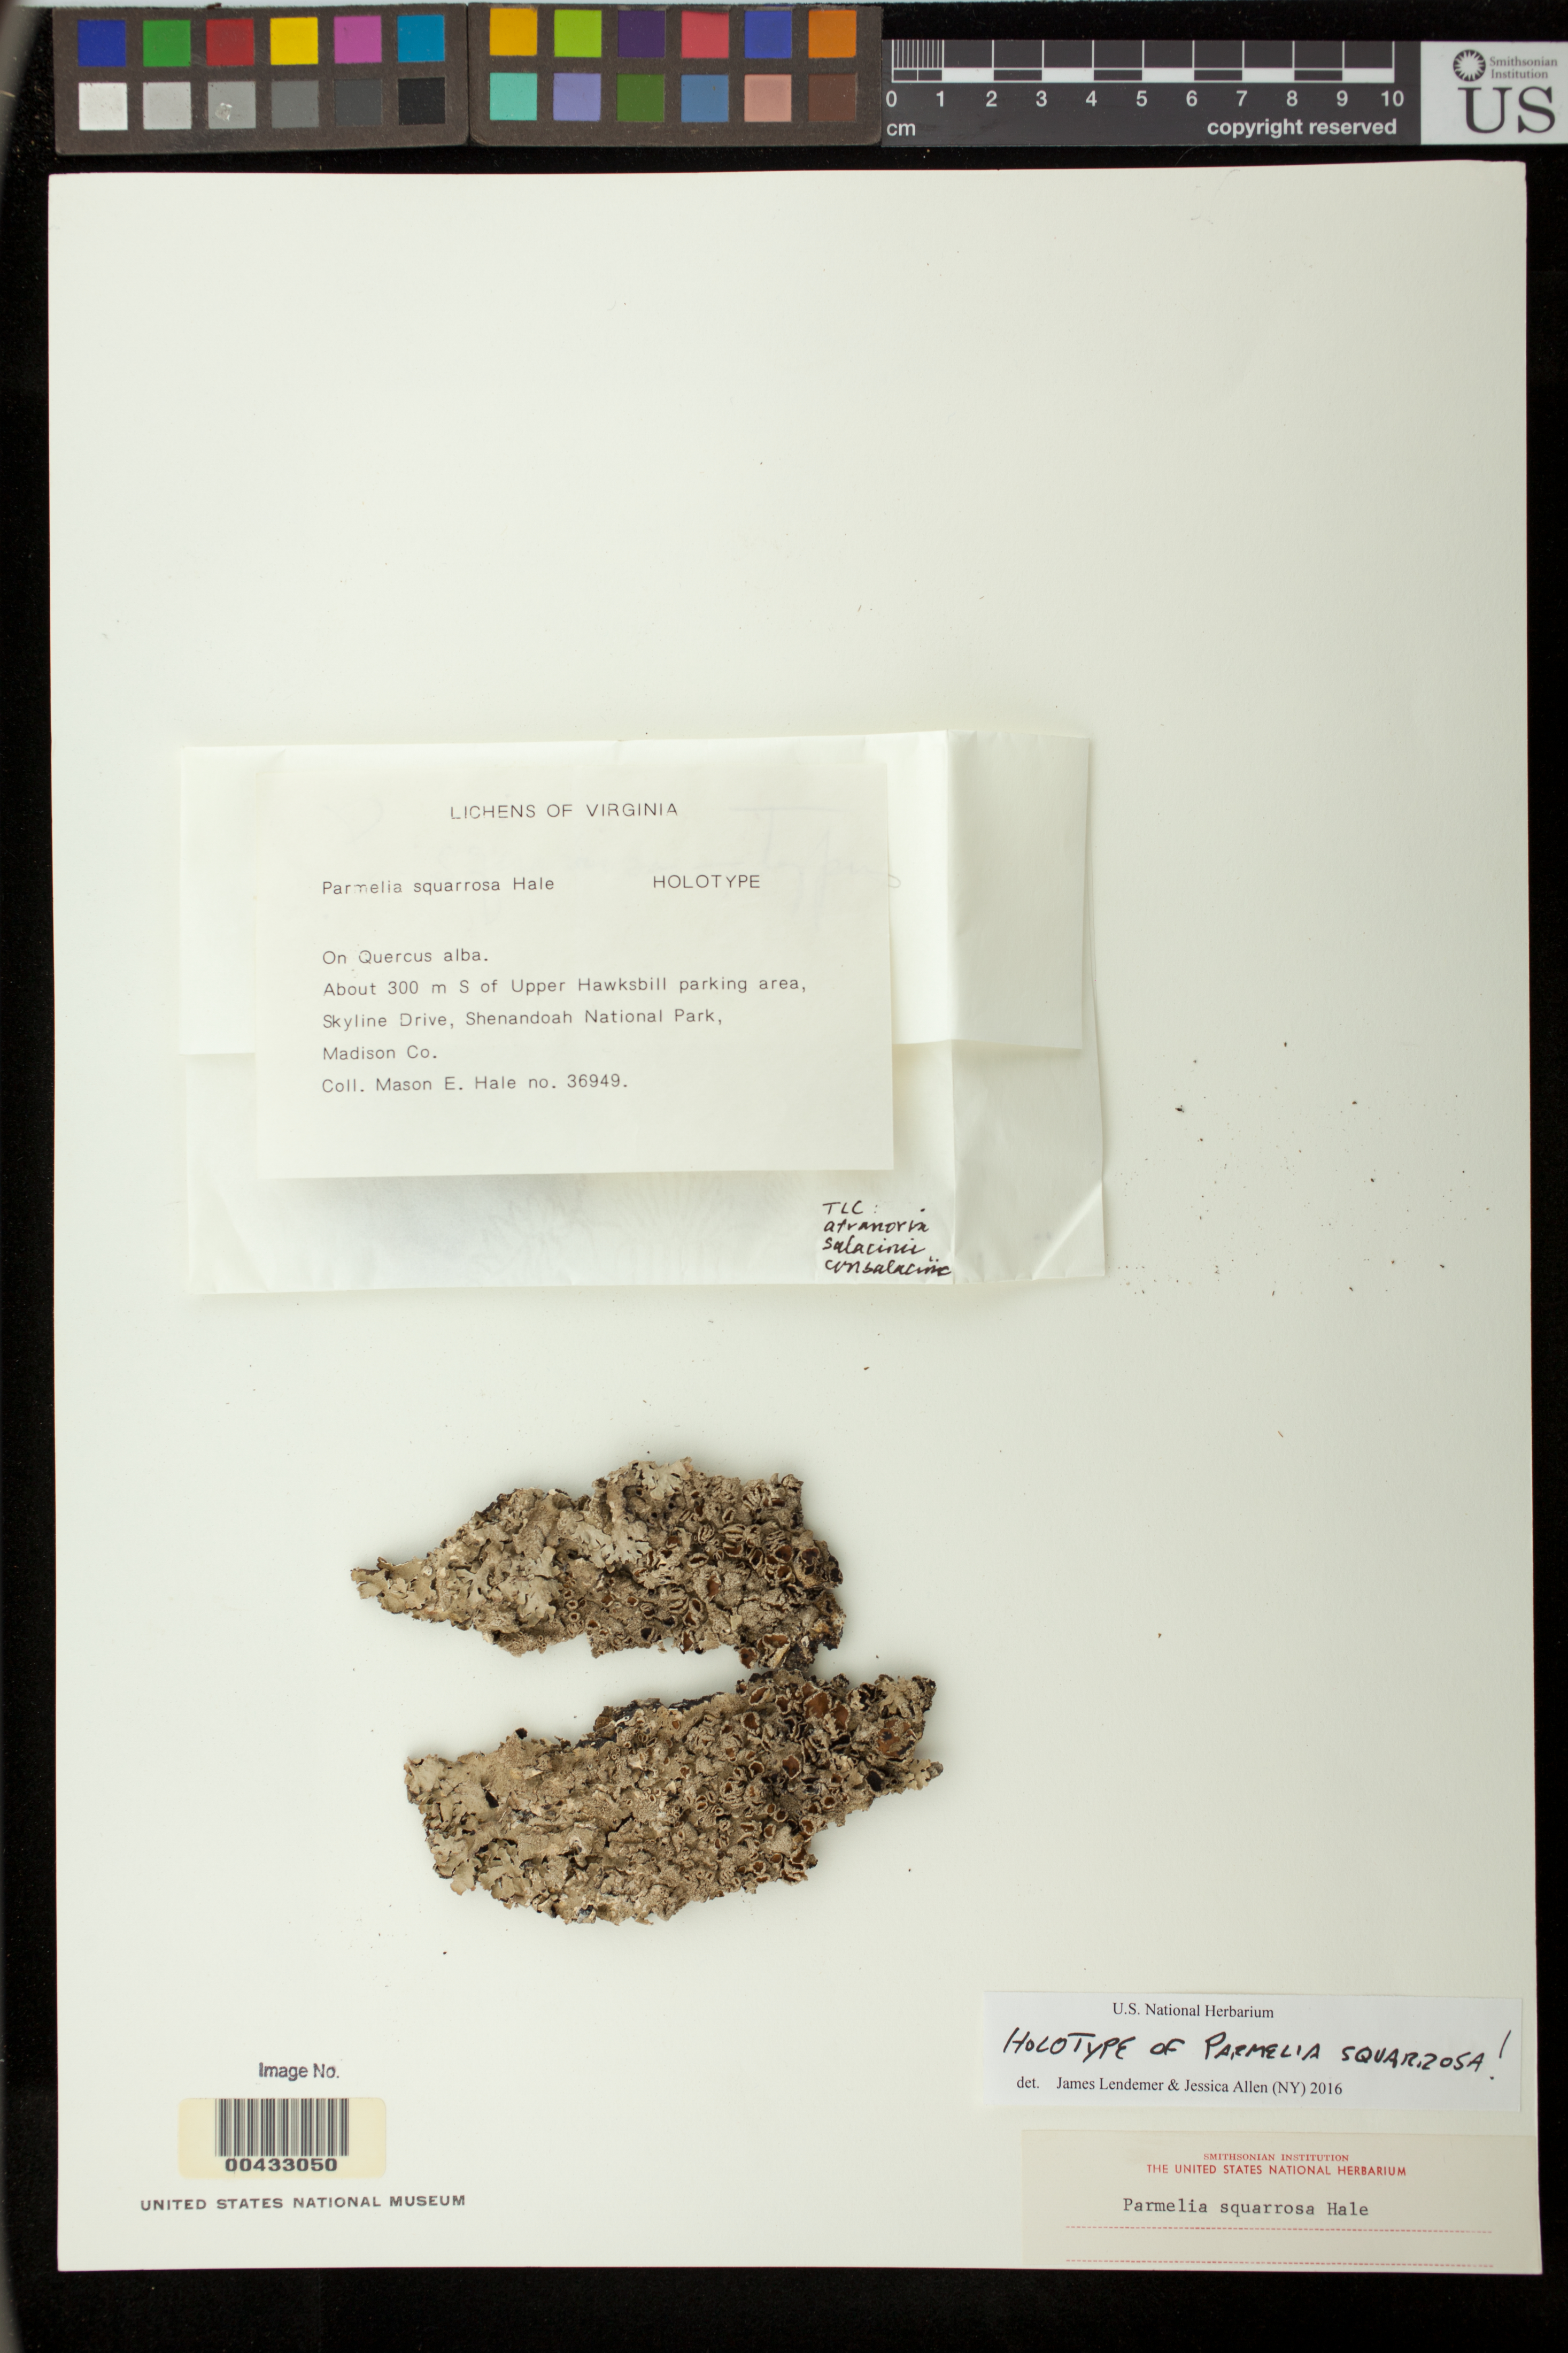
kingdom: Fungi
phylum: Ascomycota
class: Lecanoromycetes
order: Lecanorales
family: Parmeliaceae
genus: Parmelia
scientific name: Parmelia squarrosa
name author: Hale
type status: Holotype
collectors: M. Hale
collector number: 36949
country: United States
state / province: Virginia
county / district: Madison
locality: Shenandoah National Park, 300 m S of Hawksbill Parking Area.